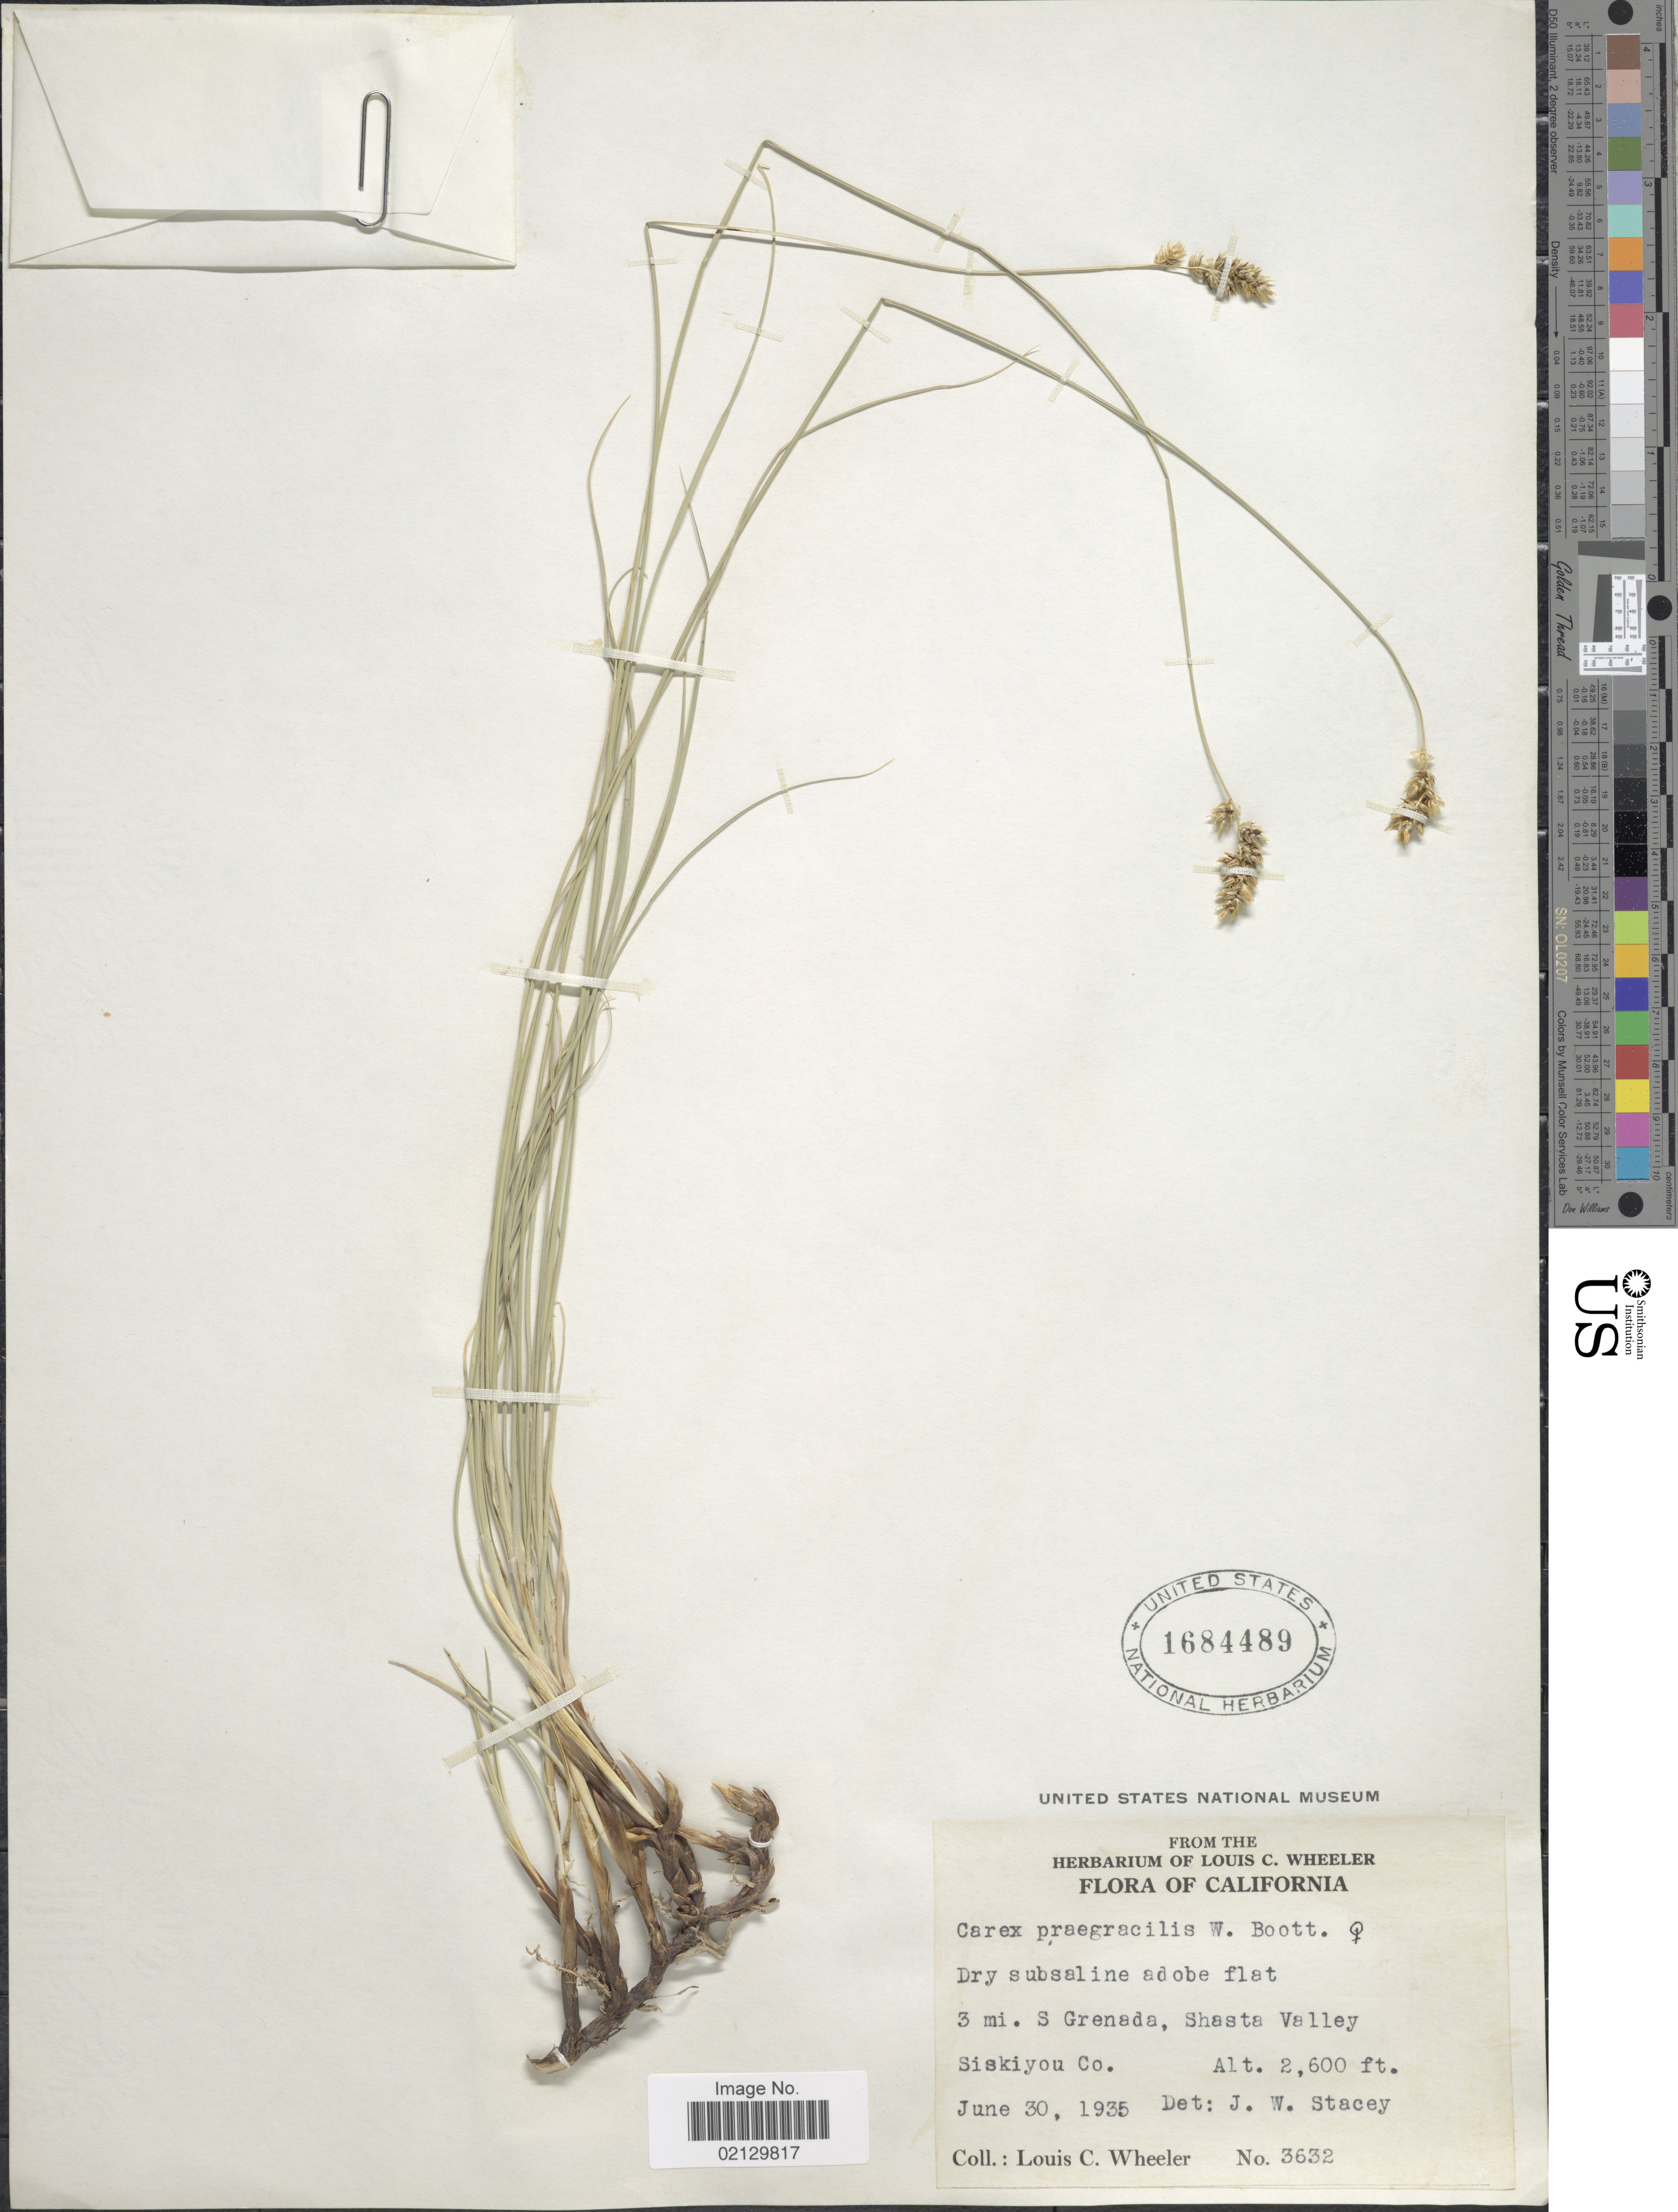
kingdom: Plantae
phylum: Tracheophyta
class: Liliopsida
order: Poales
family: Cyperaceae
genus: Carex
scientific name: Carex praegracilis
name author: W. Boott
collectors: L. C. Wheeler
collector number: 3632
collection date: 1935-06-30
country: United States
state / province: California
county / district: Siskiyou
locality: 3 mi. S Grenada, Shasta Valley. Siskiyou Co.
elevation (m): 792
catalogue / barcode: US 1684489